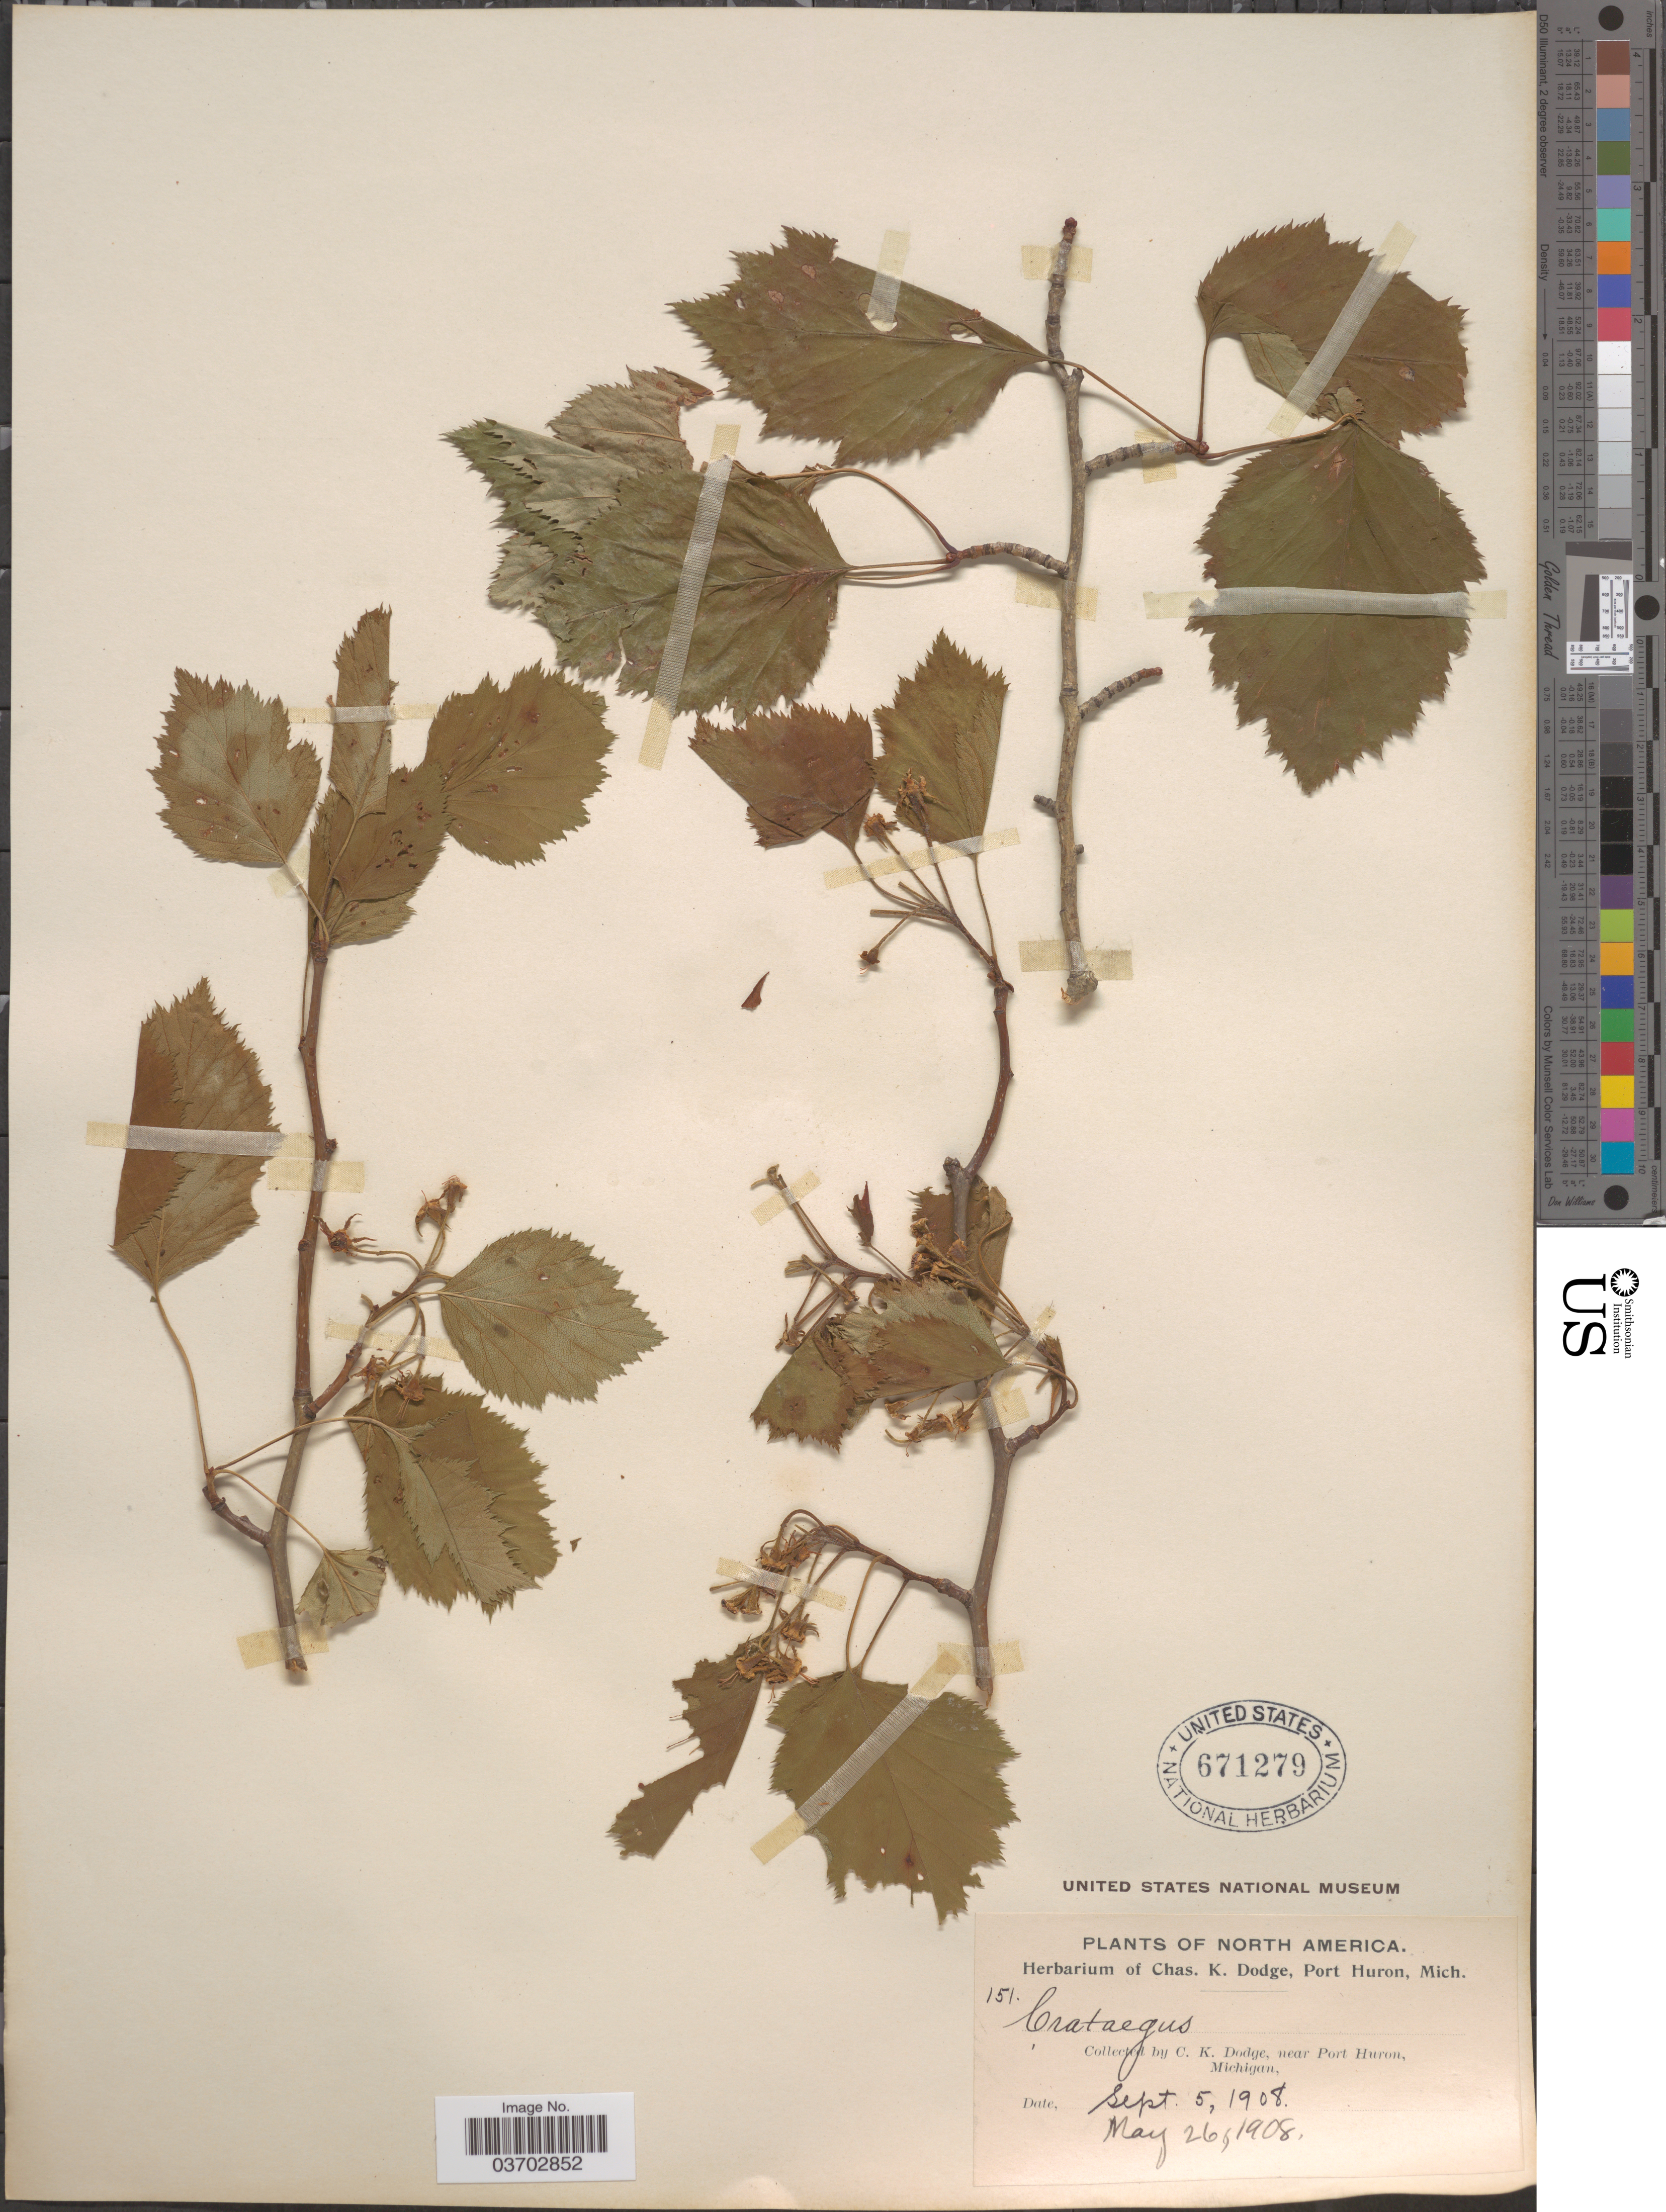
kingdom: Plantae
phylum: Tracheophyta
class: Magnoliopsida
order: Rosales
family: Rosaceae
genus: Crataegus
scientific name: Crataegus sp.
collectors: C. K. Dodge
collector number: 151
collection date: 1908-05-26/1908-09-05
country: United States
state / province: Michigan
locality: Near Port Huron.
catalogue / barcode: US 671279